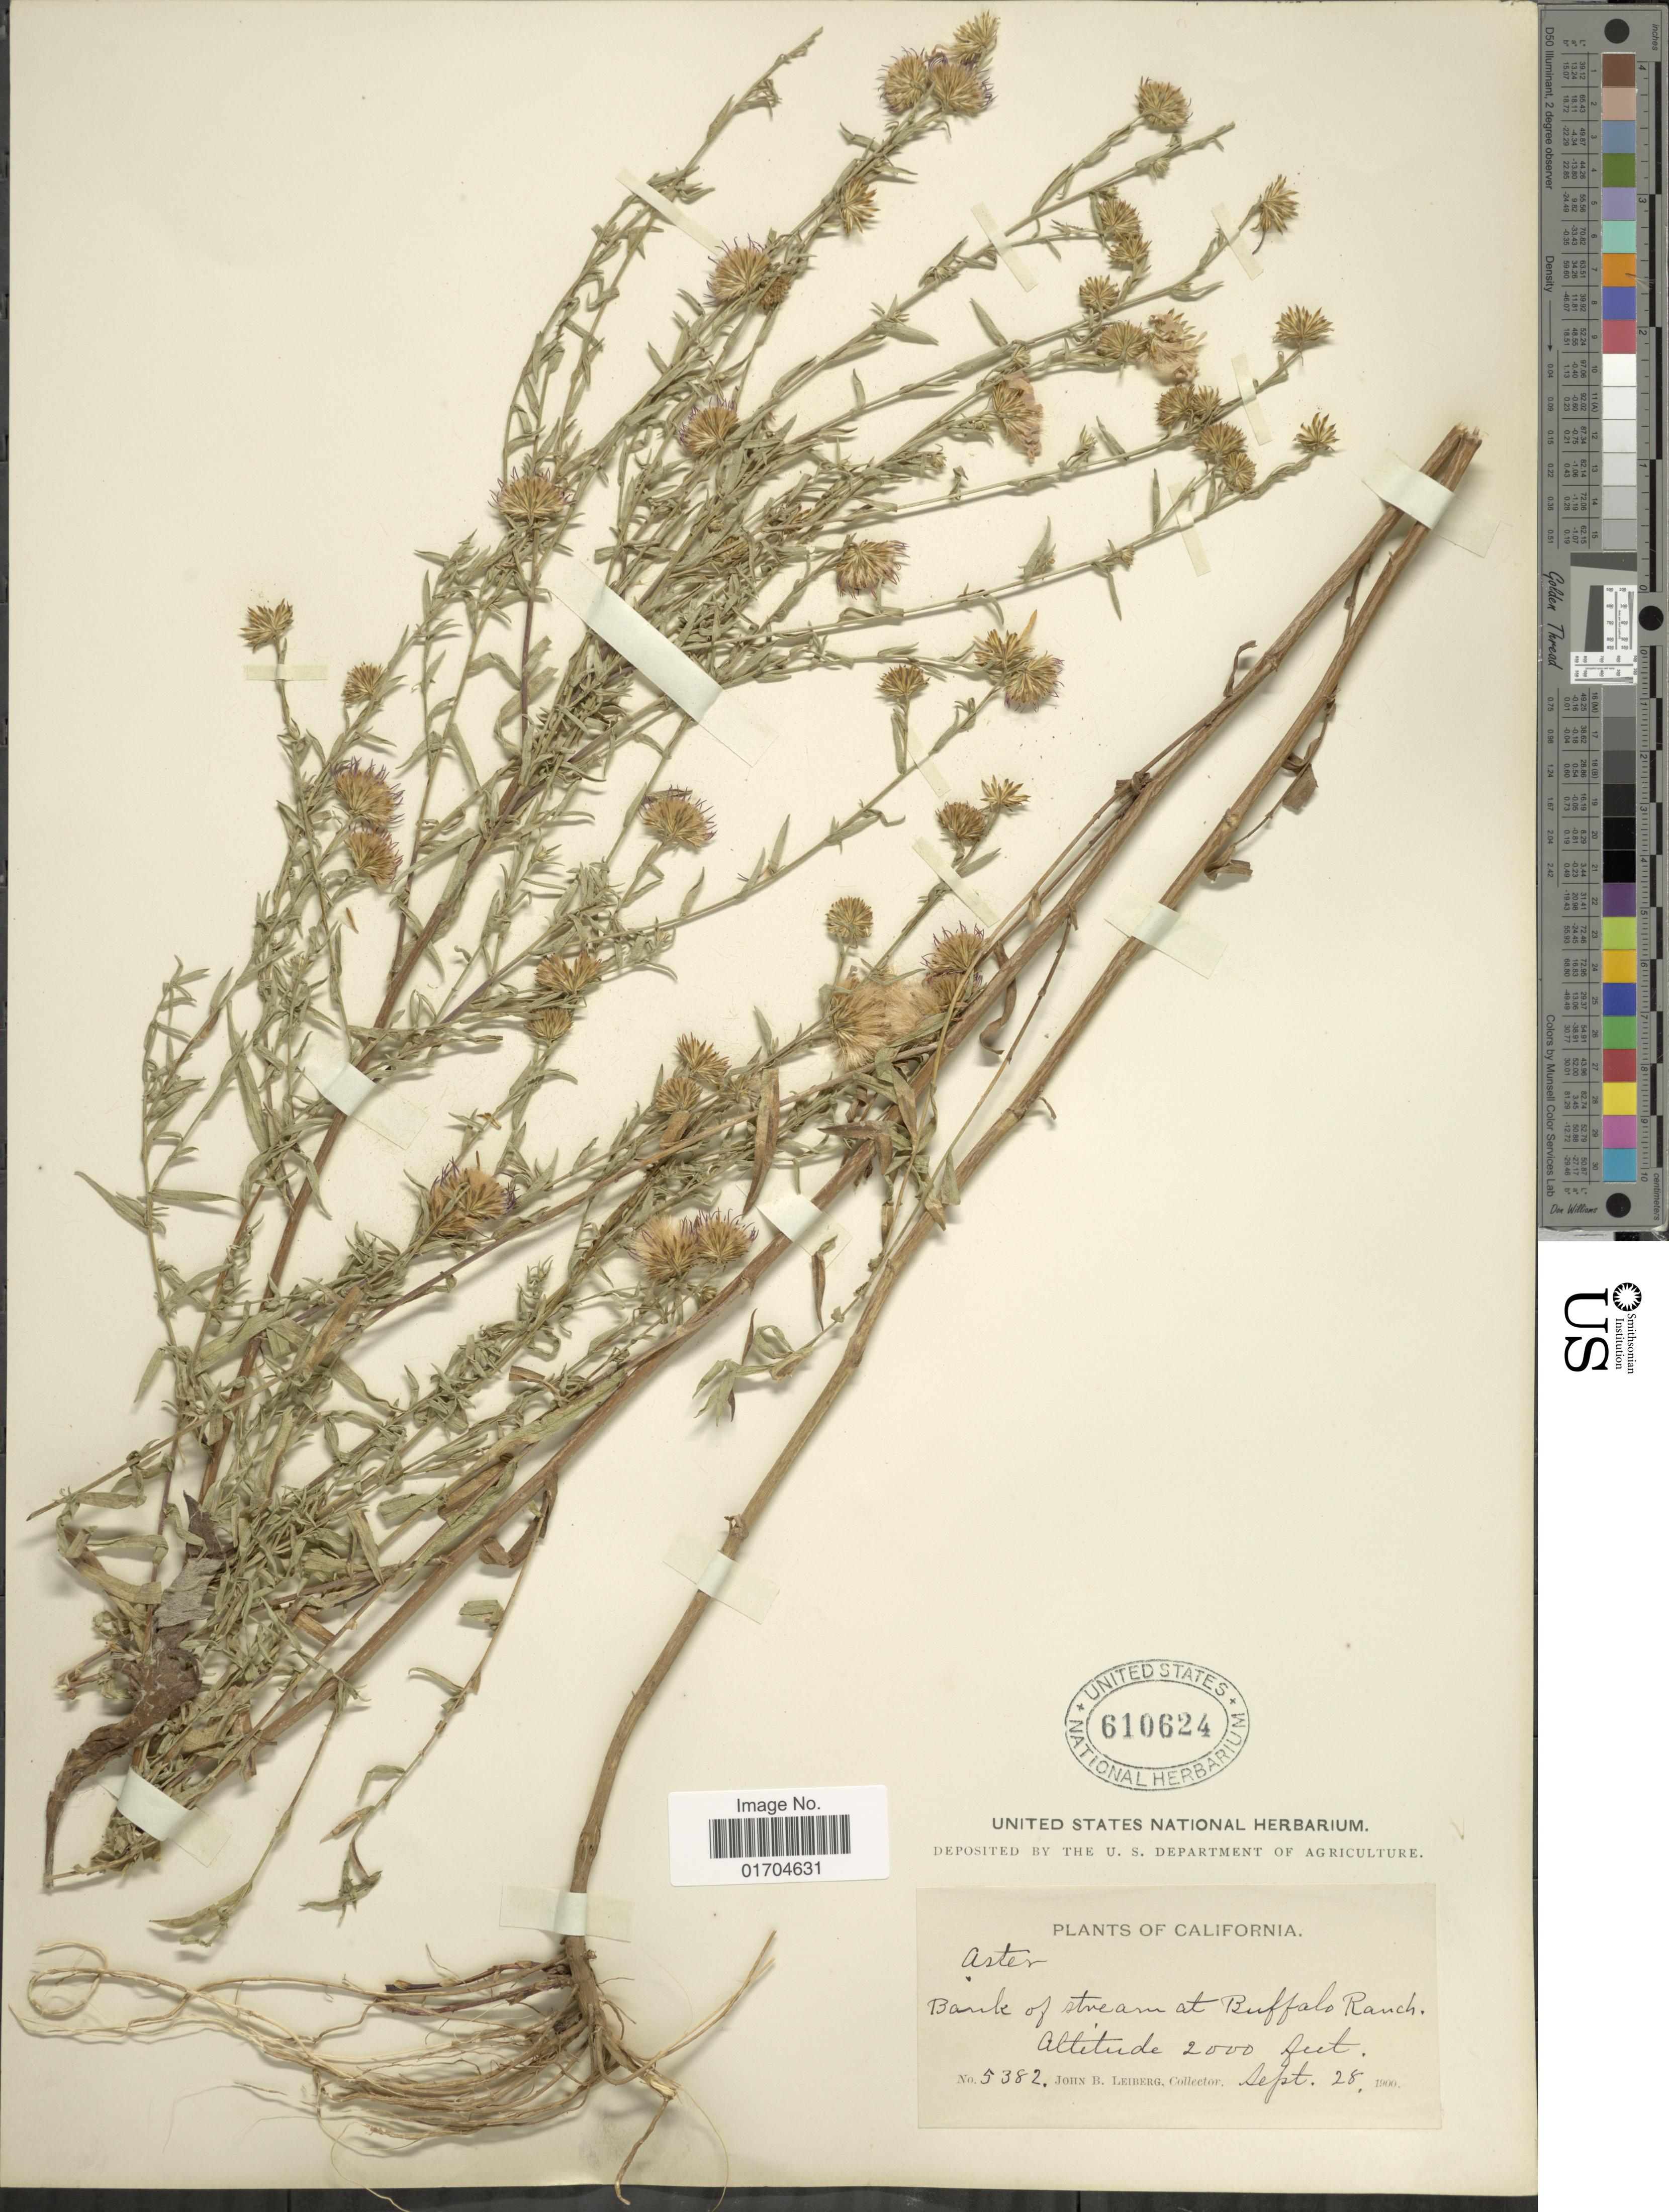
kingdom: Plantae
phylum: Tracheophyta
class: Magnoliopsida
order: Asterales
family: Asteraceae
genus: Symphyotrichum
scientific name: Symphyotrichum sp.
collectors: J. B. Leiberg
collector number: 5382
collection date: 1900-09-28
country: United States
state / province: California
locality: Bank of stream at Buffalo Ranch.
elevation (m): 610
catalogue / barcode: US 610624